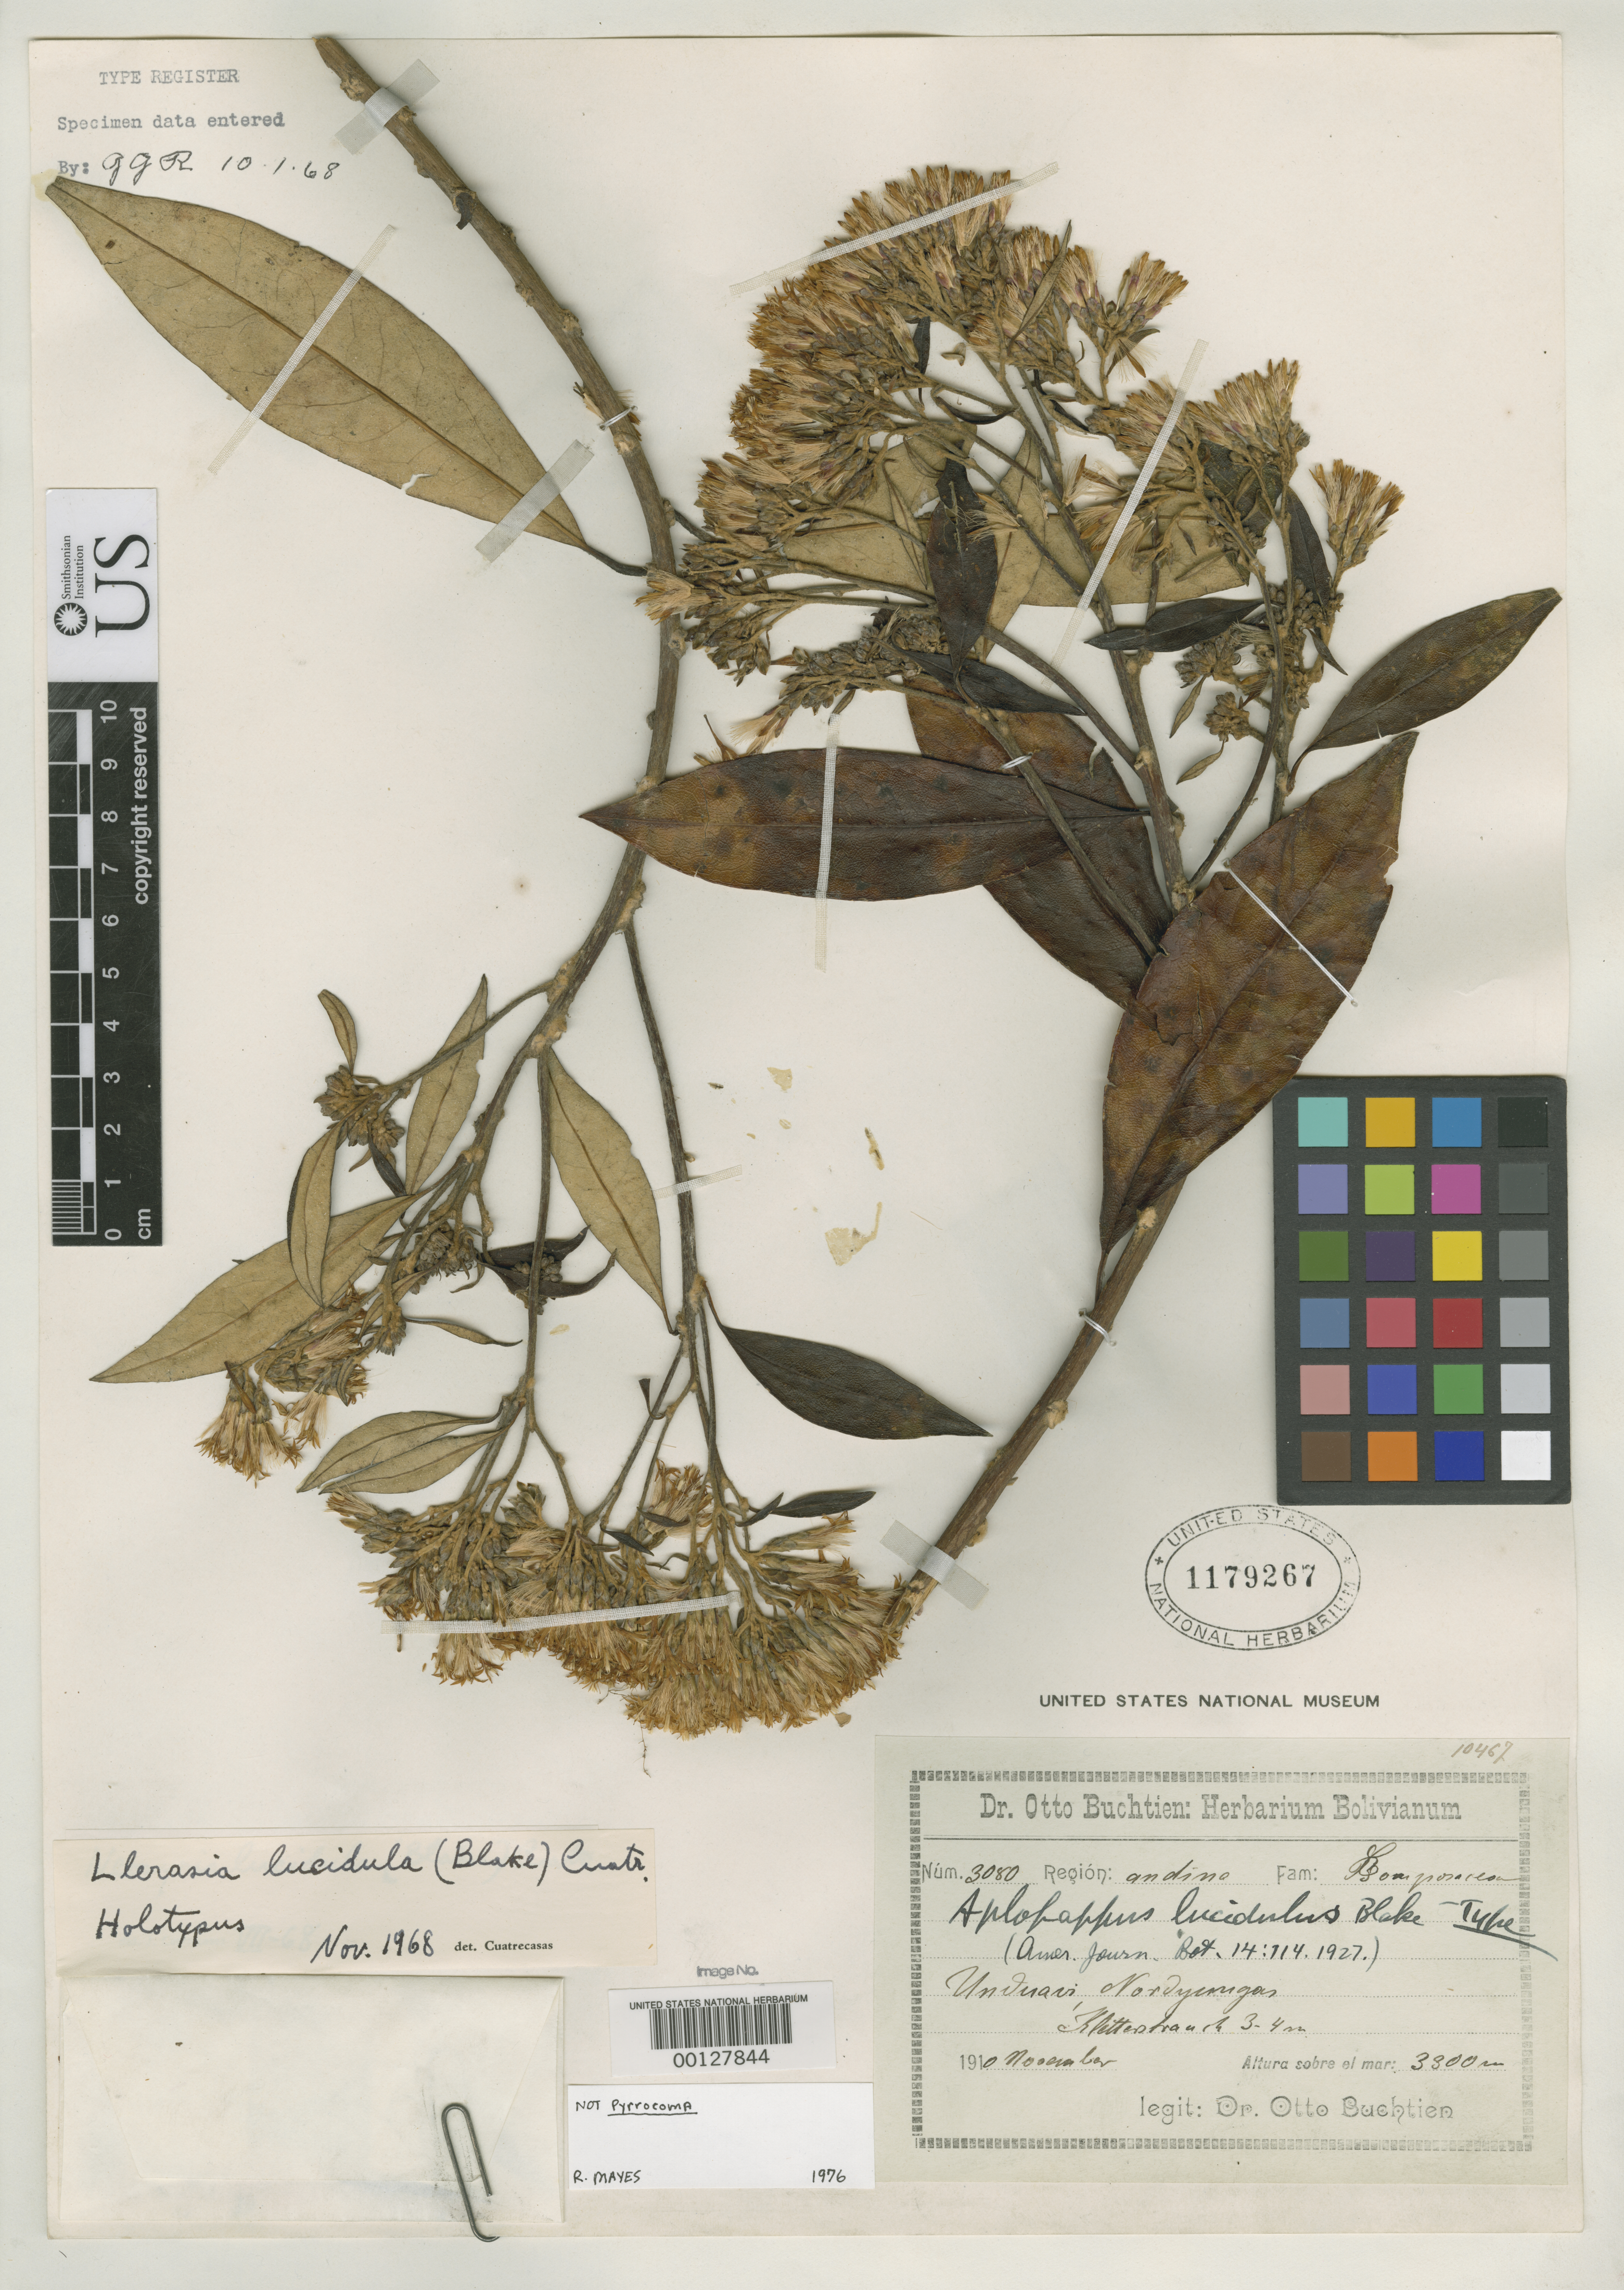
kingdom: Plantae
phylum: Tracheophyta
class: Magnoliopsida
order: Asterales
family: Asteraceae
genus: Haplopappus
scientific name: Haplopappus lucidulus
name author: S.F. Blake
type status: Holotype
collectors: O. Buchtien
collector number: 3080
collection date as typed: Nov 1910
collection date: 1910-11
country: Bolivia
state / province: La Paz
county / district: Nor Yungas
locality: Unduavi, Nor Yungas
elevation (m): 3300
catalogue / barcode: US 1179267